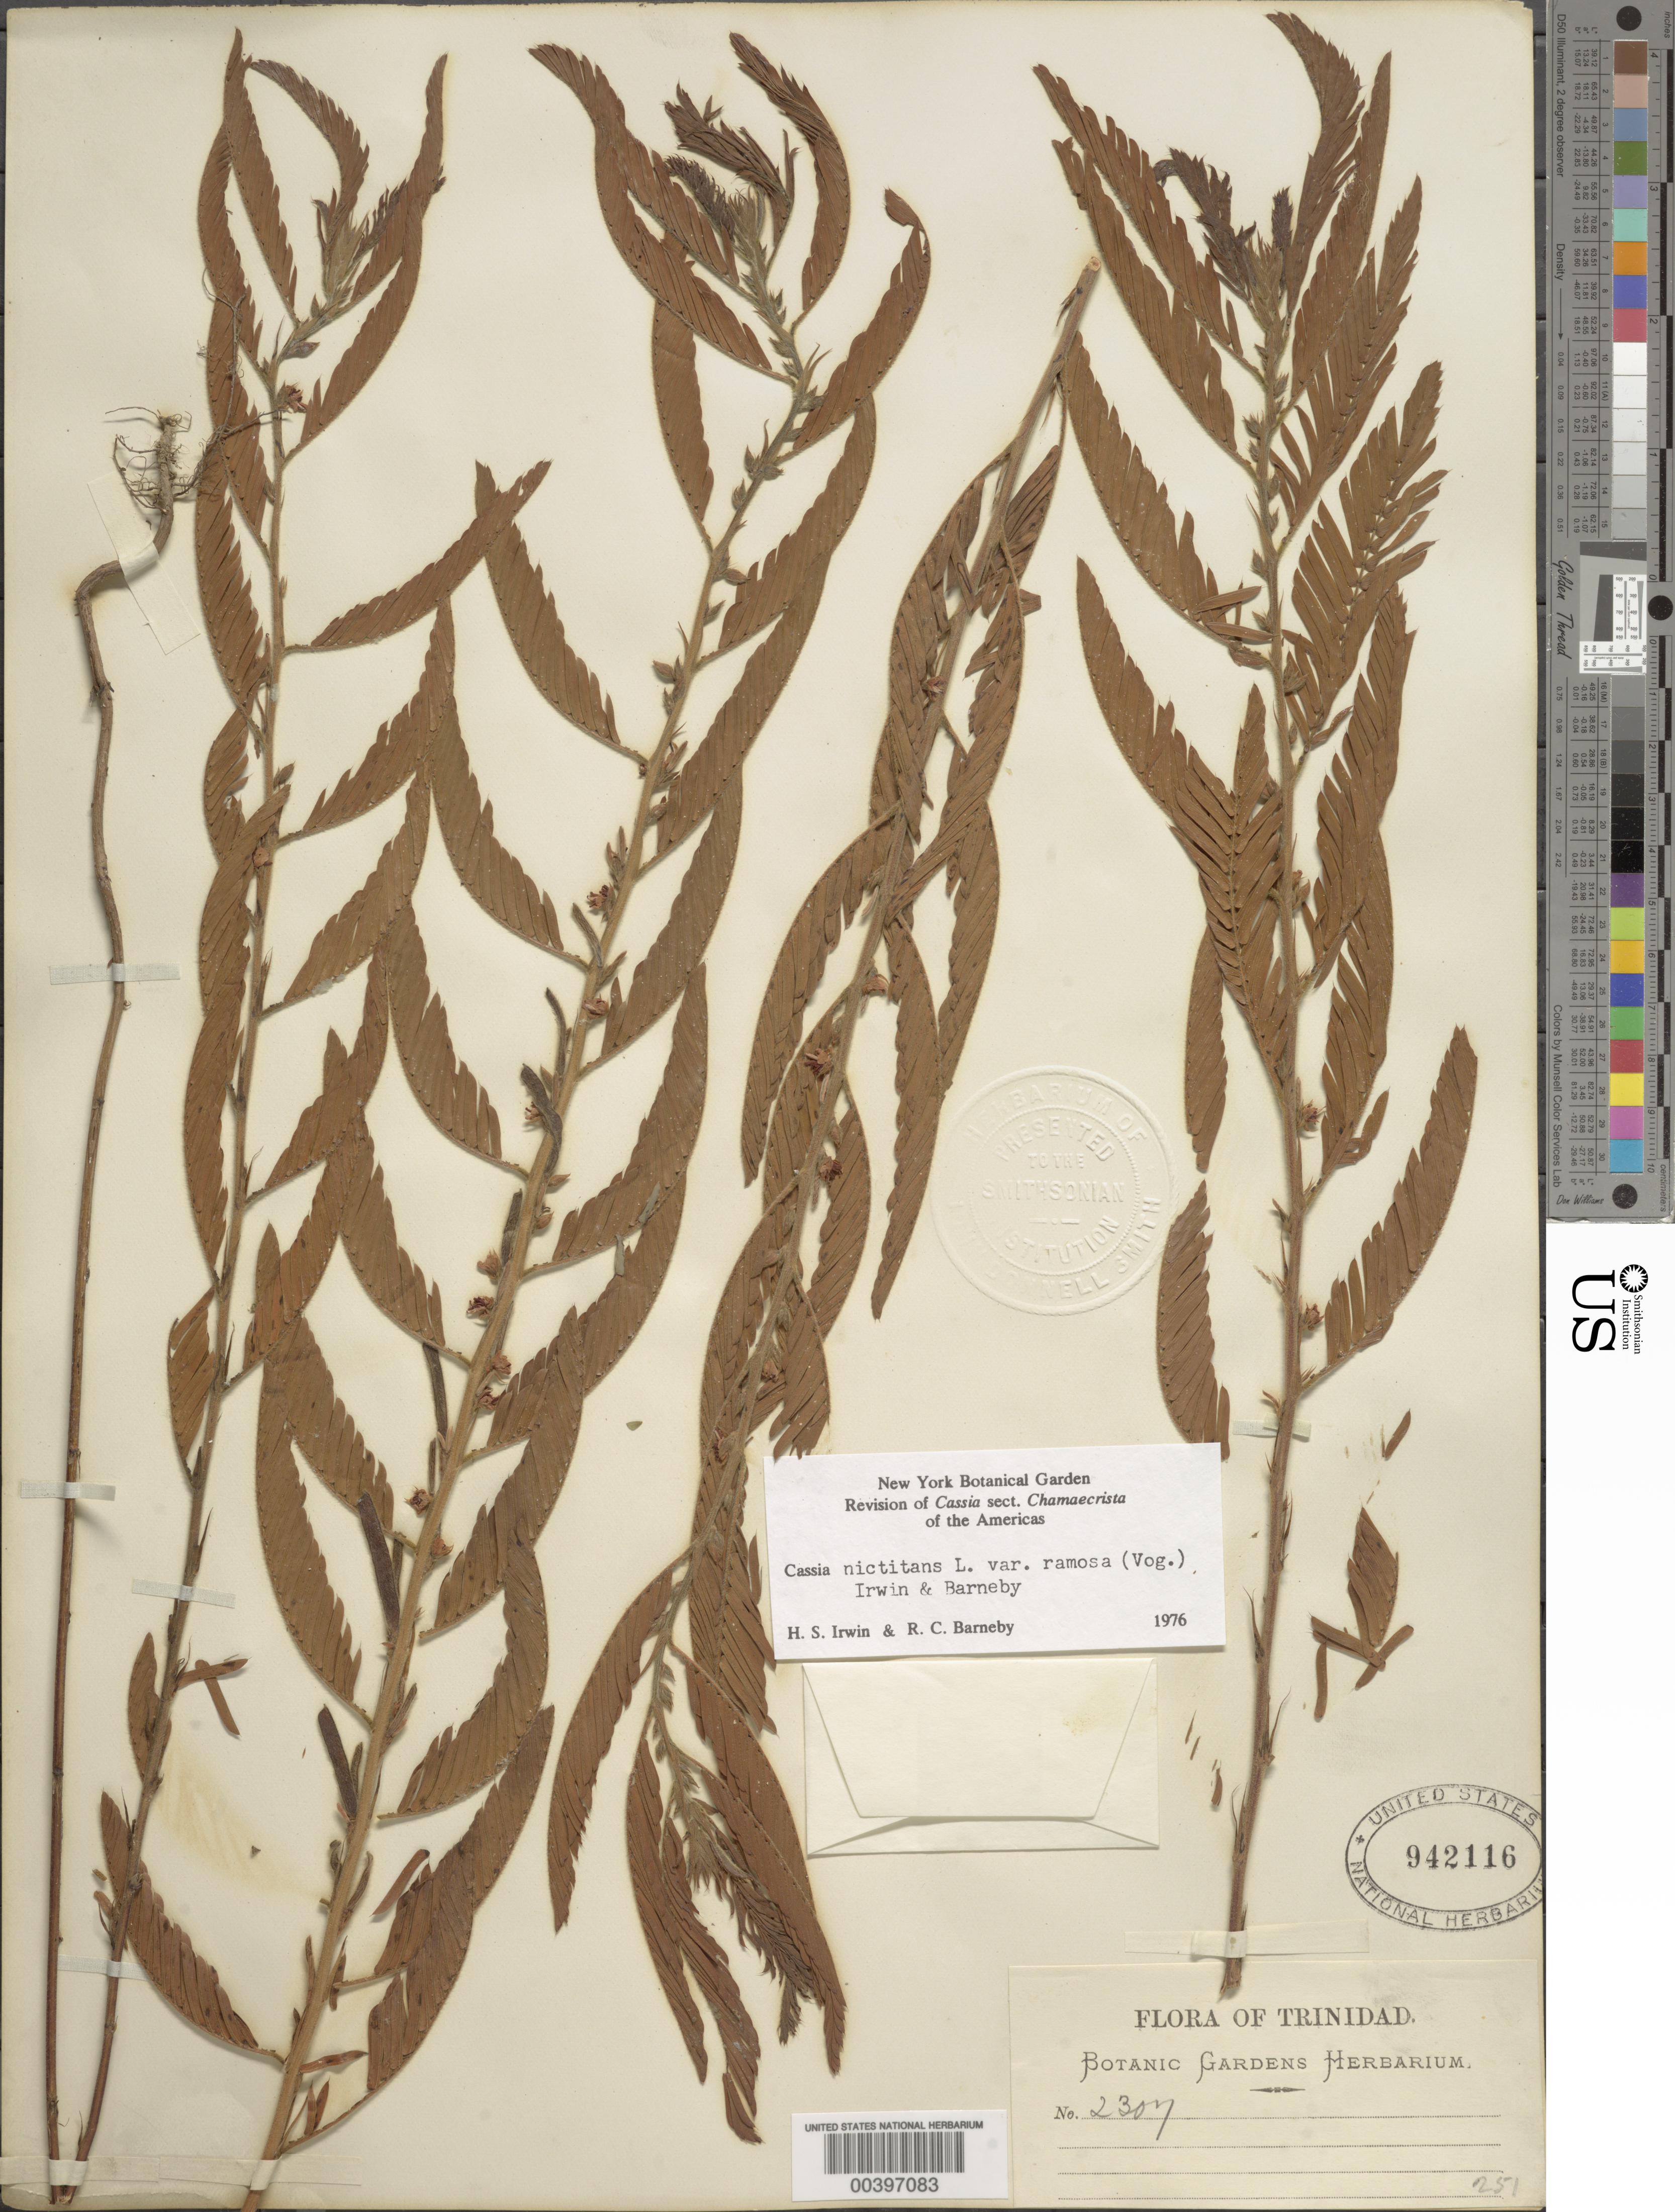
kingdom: Plantae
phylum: Tracheophyta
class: Magnoliopsida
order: Fabales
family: Fabaceae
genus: Chamaecrista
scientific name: Chamaecrista nictitans var. ramosa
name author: (Vogel) H.S. Irwin & Barneby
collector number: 2307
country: Trinidad and Tobago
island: Trinidad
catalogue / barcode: US 942116